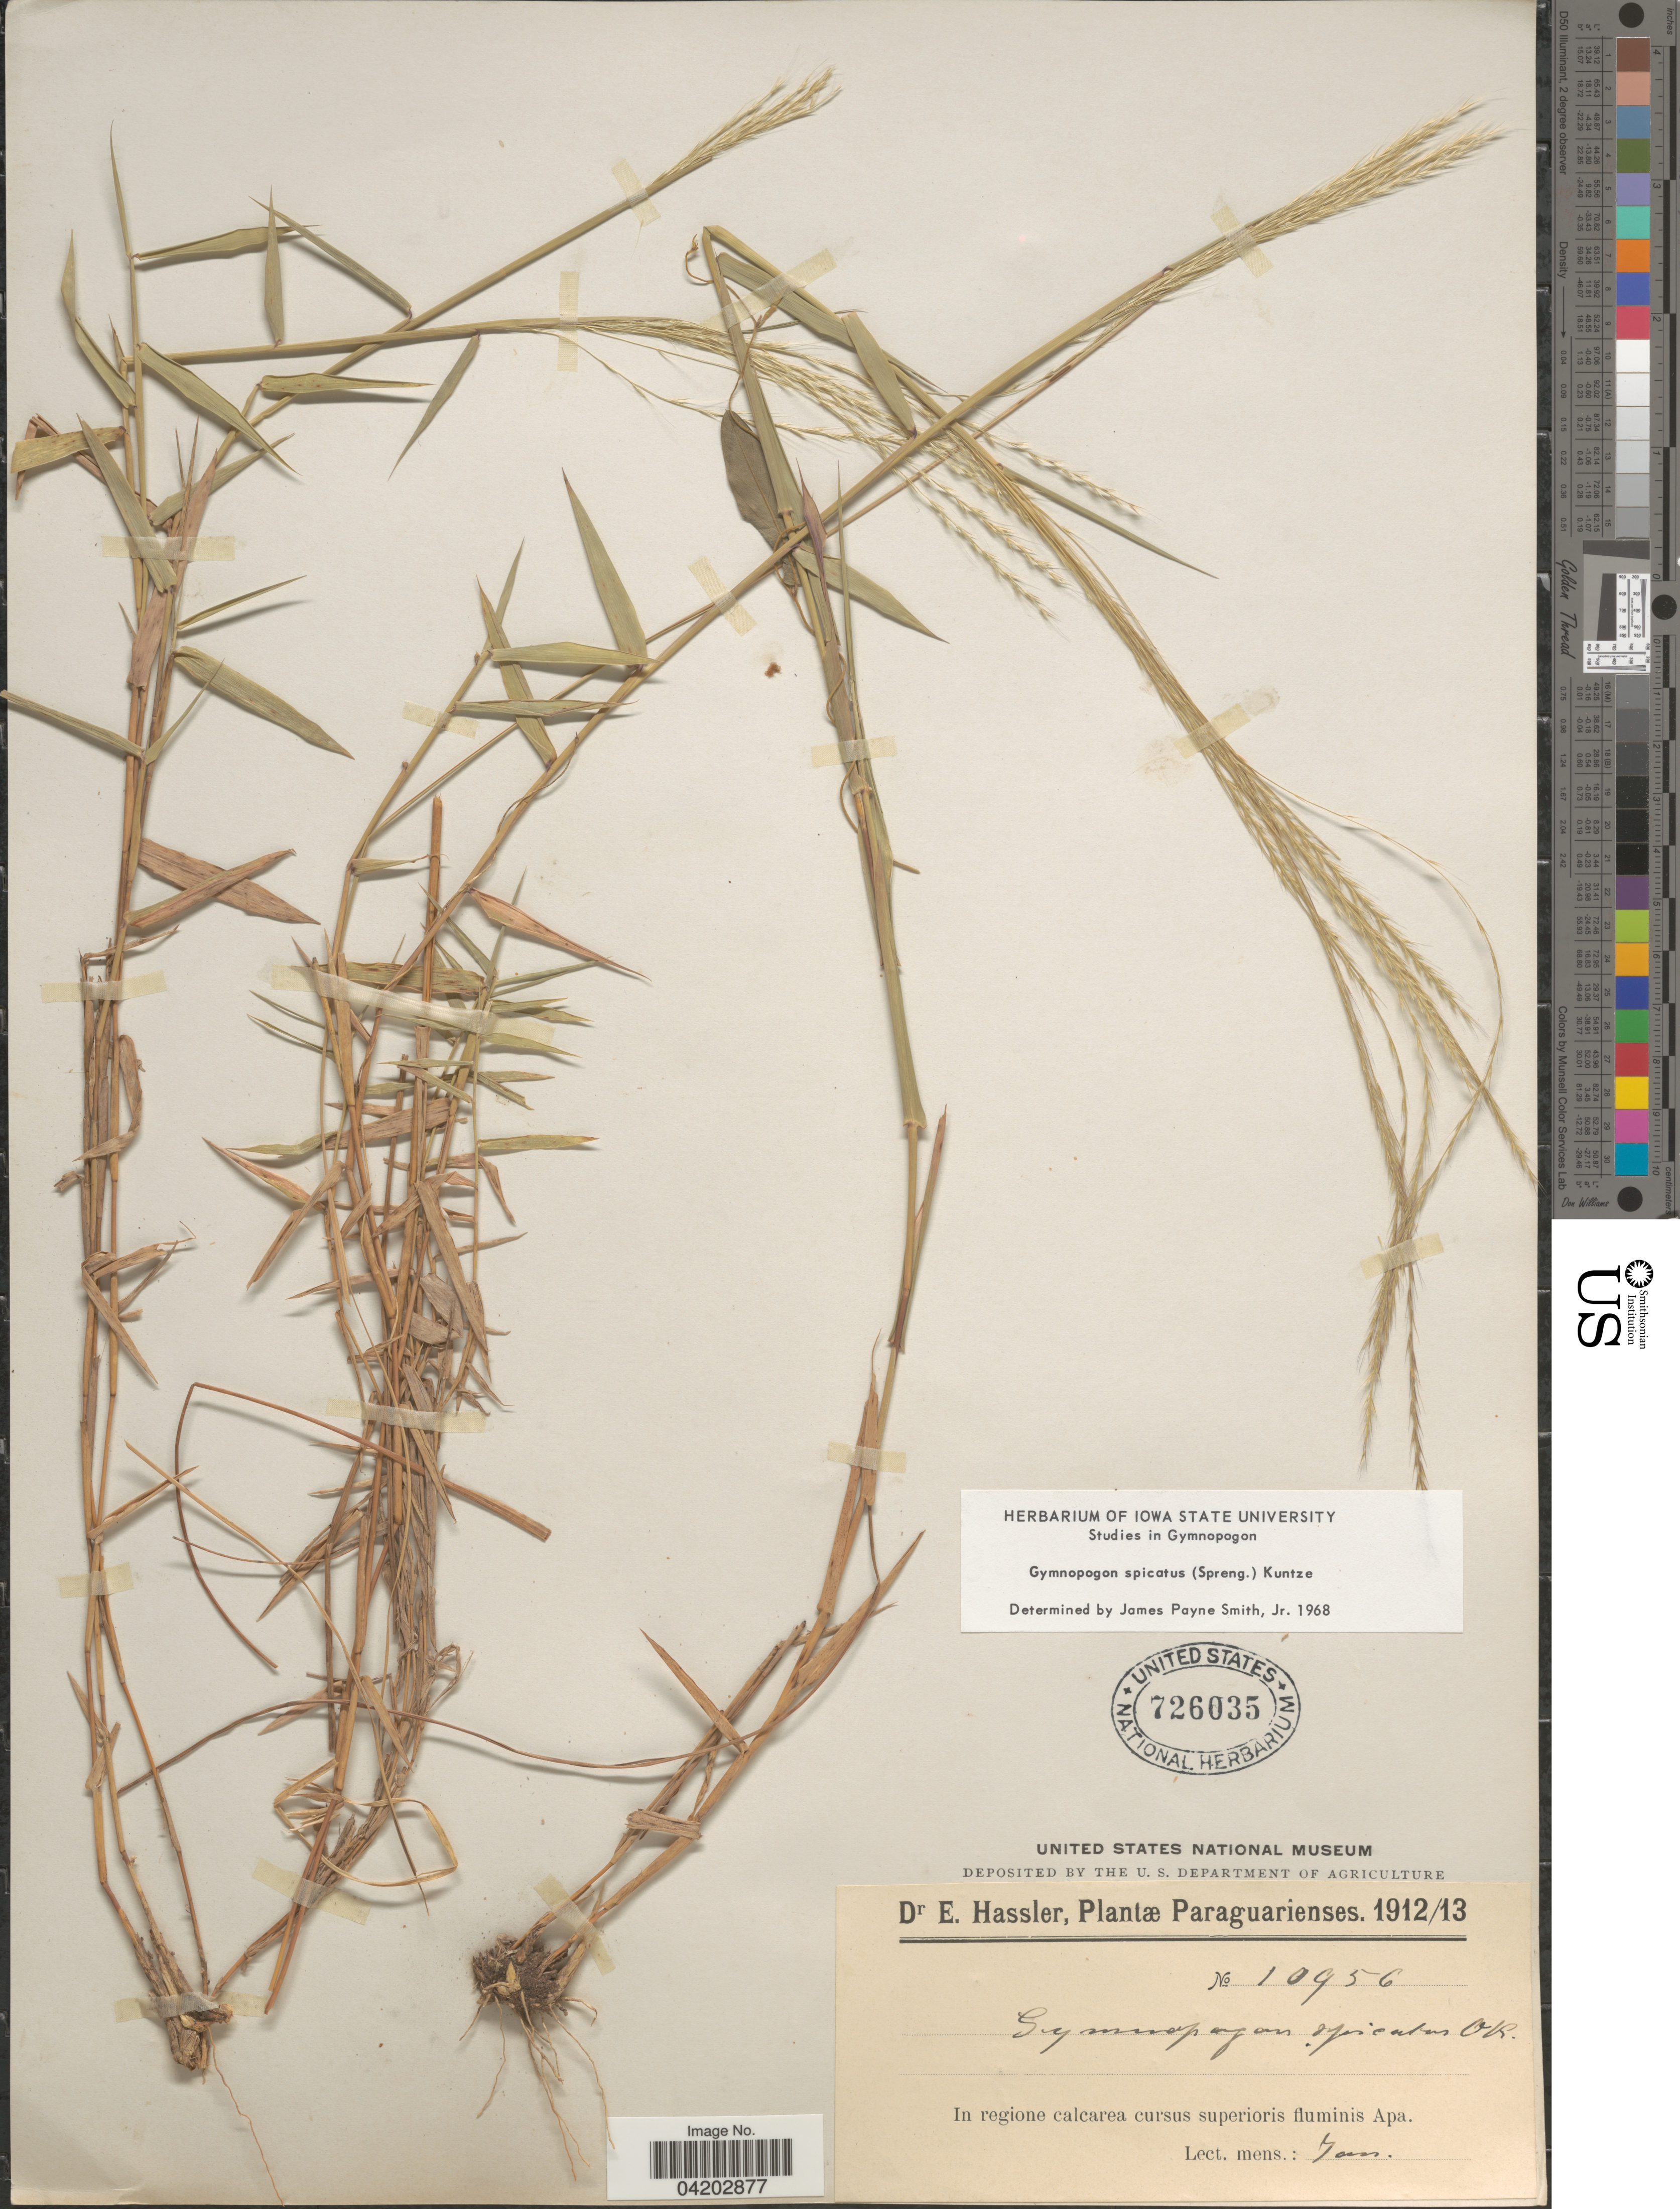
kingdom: Plantae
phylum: Tracheophyta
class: Liliopsida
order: Poales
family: Poaceae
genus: Gymnopogon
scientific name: Gymnopogon spicatus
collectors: E. Hassler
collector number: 10956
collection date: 1912-01/1913-01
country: Paraguay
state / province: Paraguari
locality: In regione calcarea cursus superioris fluminis Apa.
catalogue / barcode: US 726035